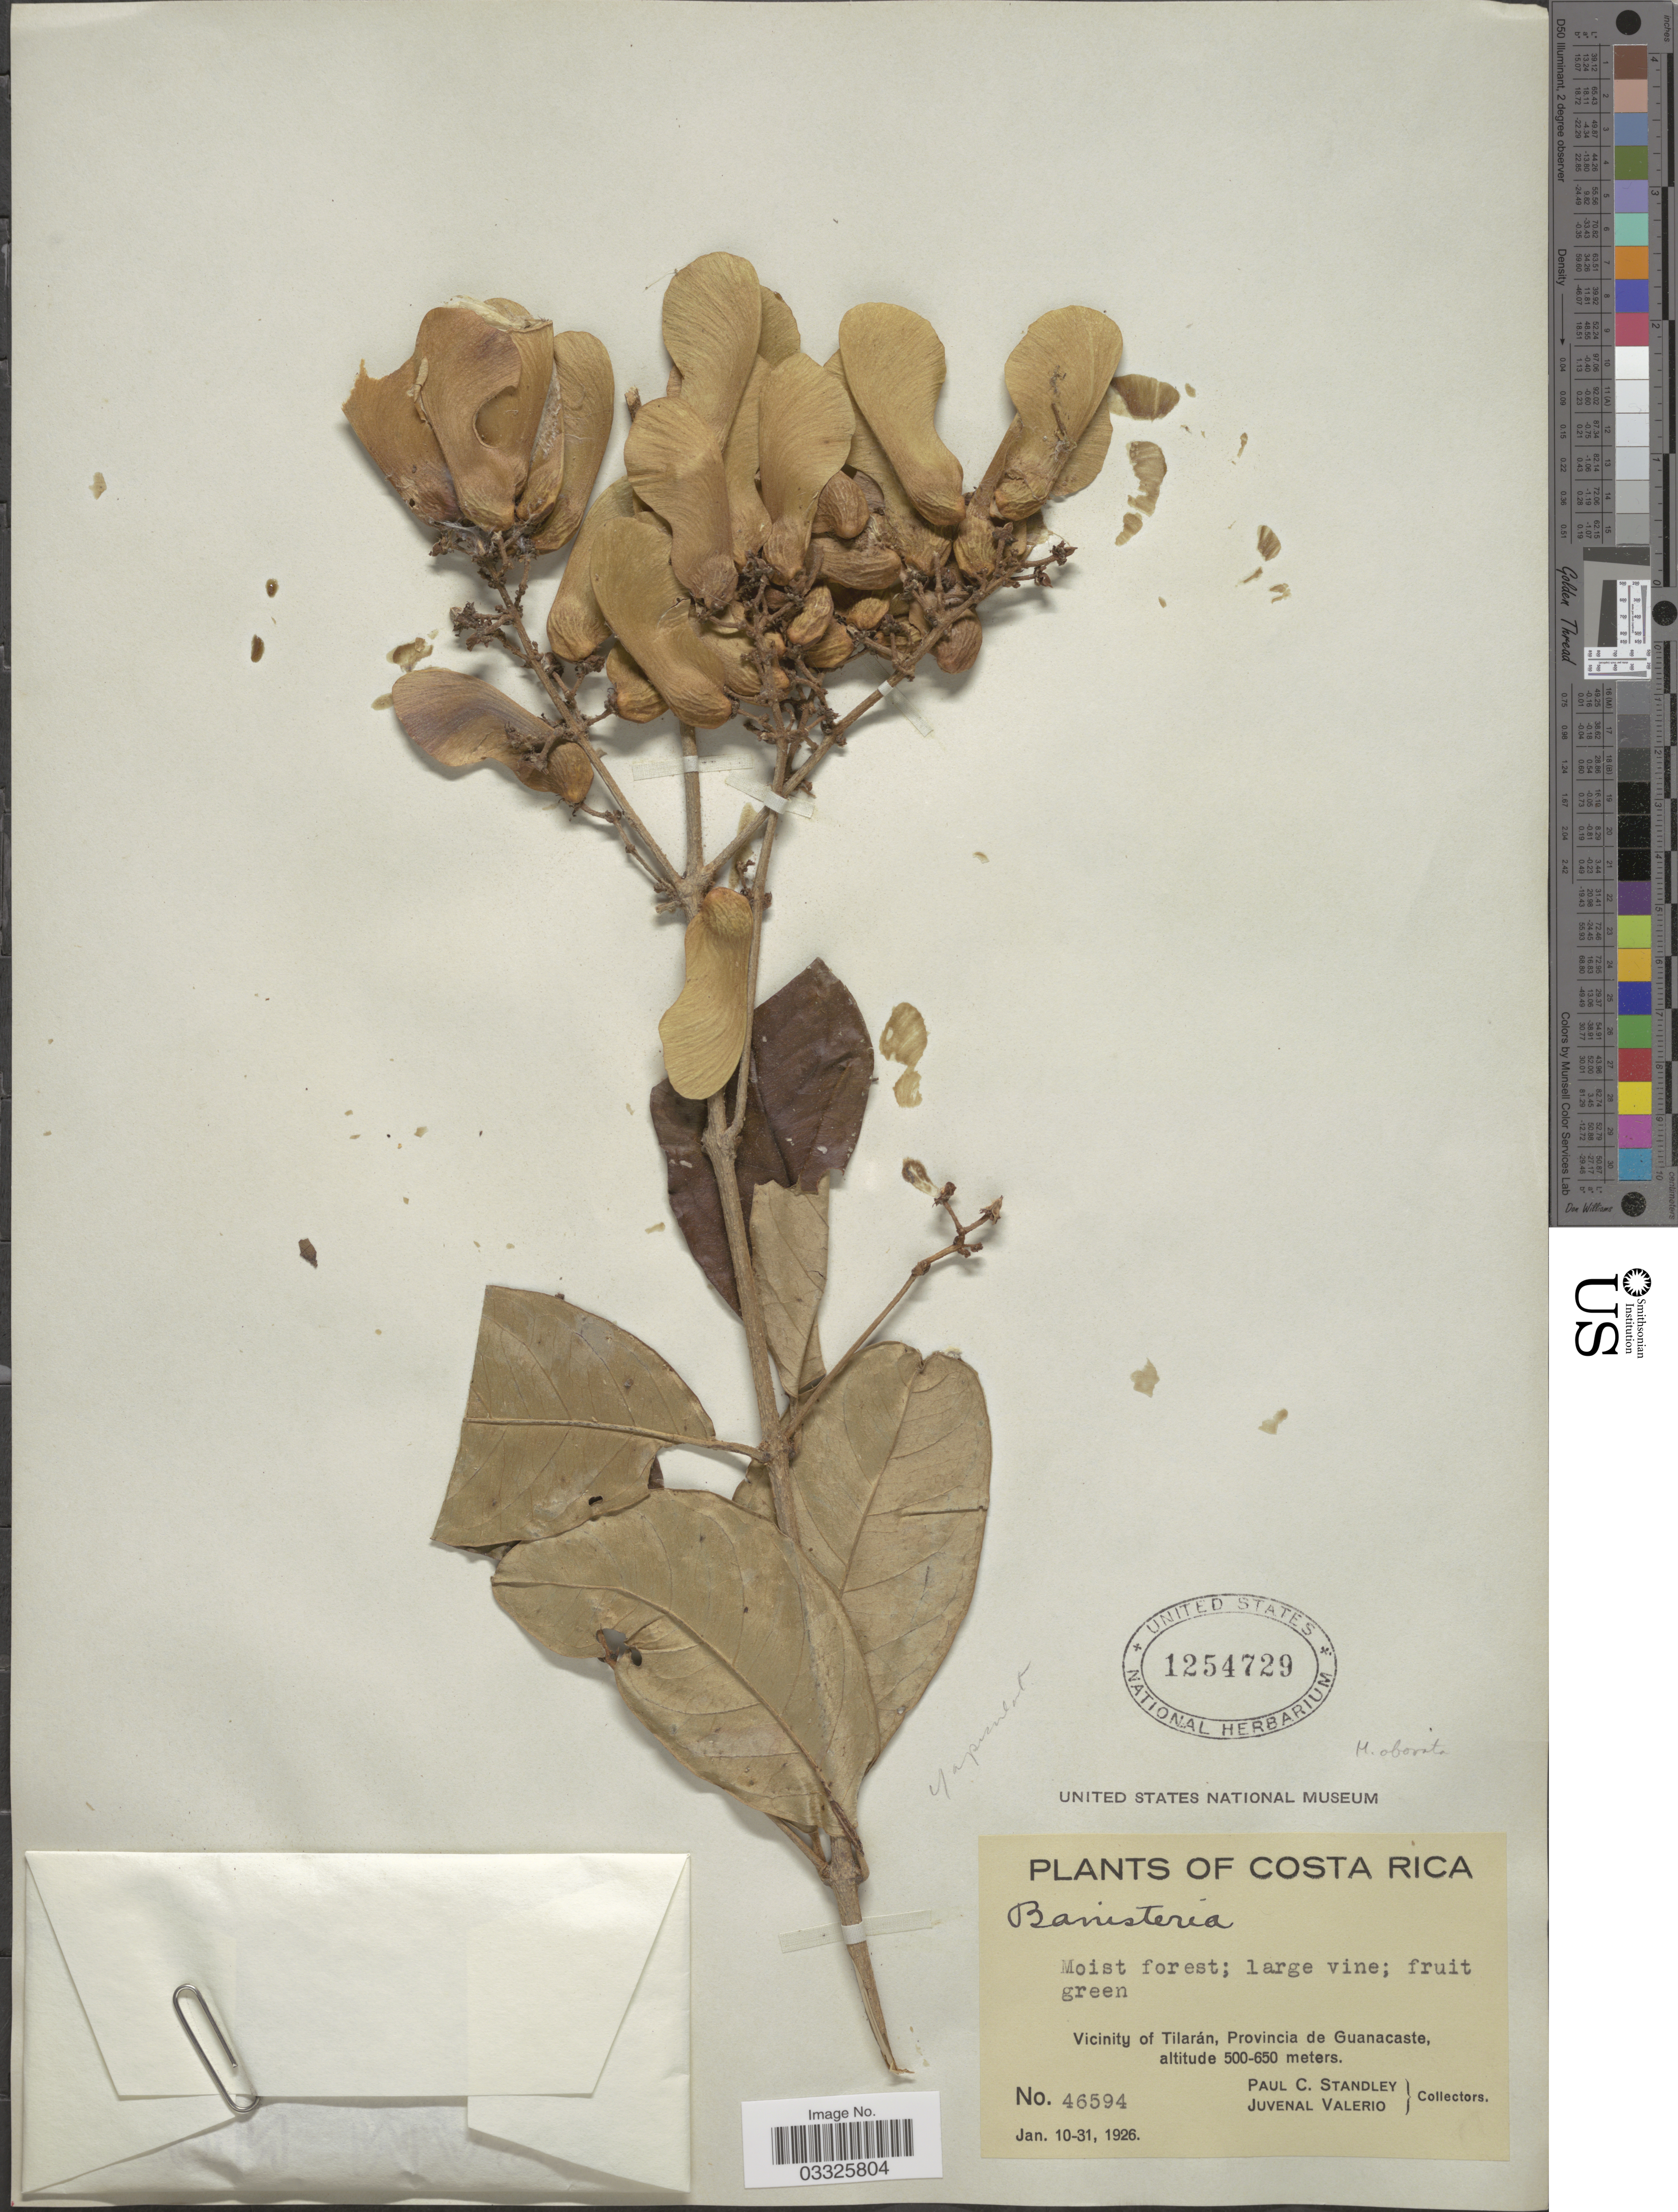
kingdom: Plantae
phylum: Tracheophyta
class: Magnoliopsida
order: Malpighiales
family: Malpighiaceae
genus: Heteropterys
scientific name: Heteropterys obovata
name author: (Small) Cuatrec. & Croat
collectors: P. C. Standley & J. Valerio R.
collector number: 46594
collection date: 1926-01-10/1926-01-31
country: Costa Rica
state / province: Guanacaste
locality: Vicinity of Tilarán, Provincia de Guanacaste.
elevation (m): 500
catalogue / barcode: US 1254729